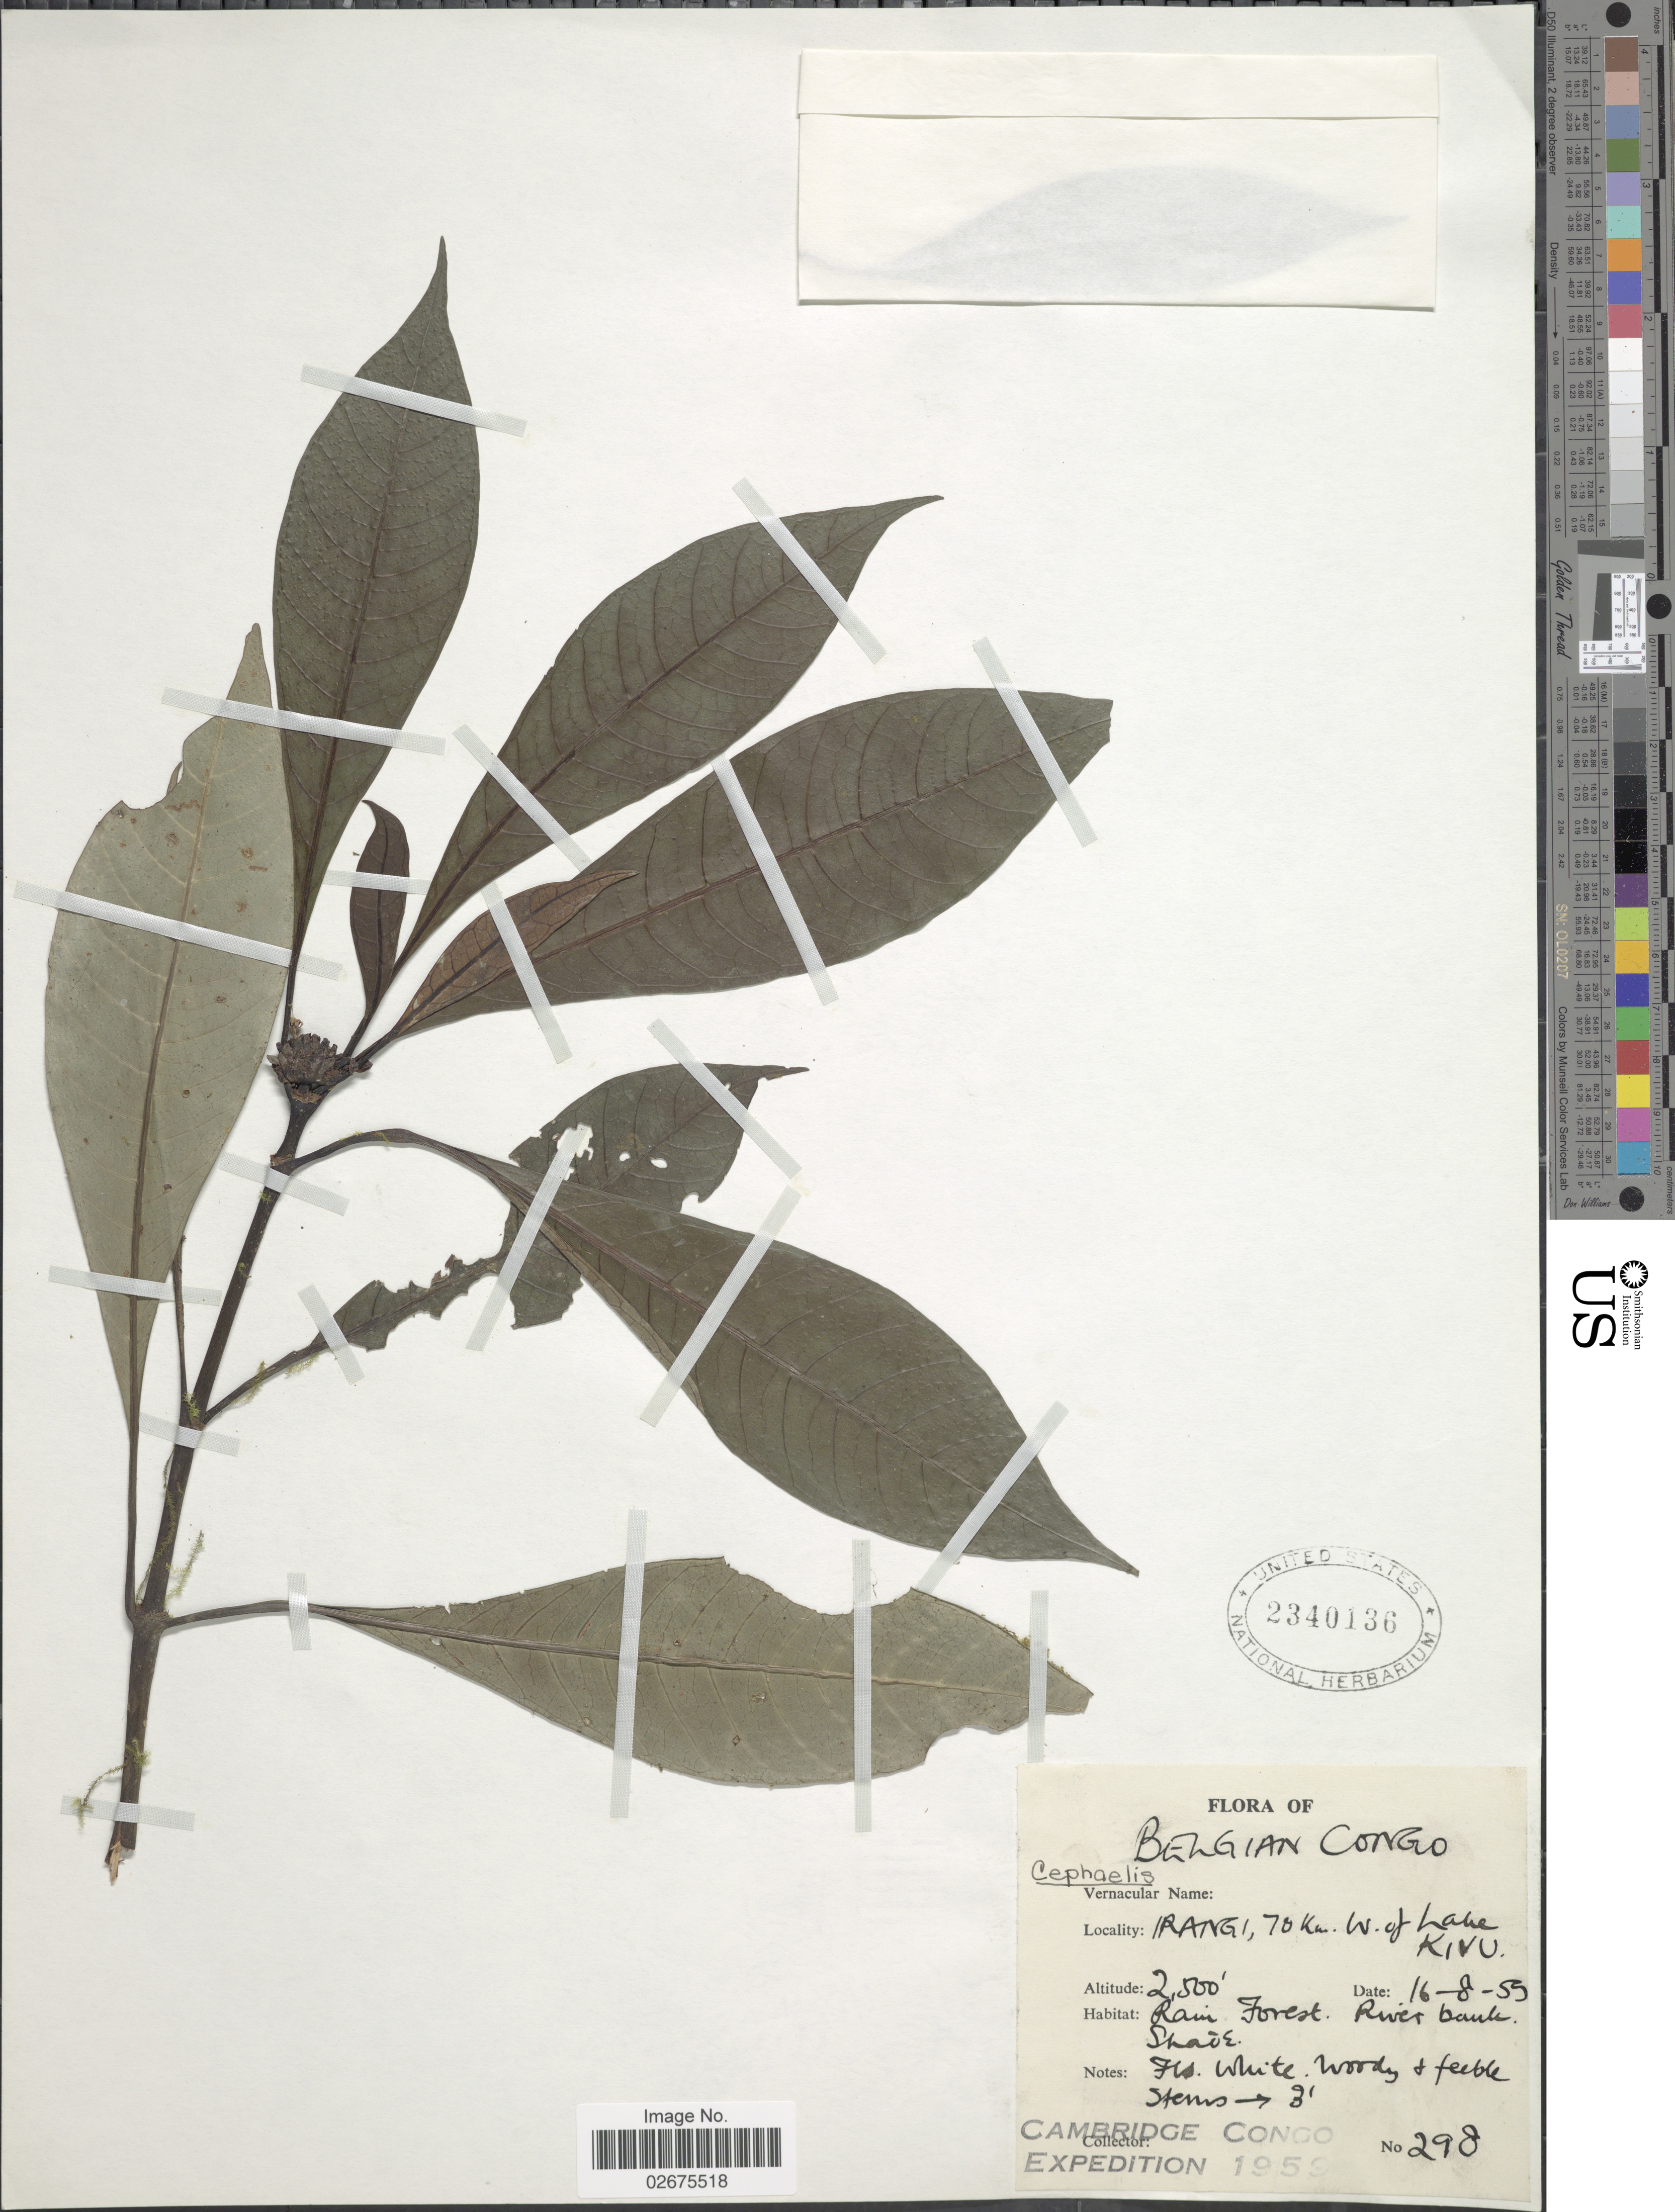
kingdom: Plantae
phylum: Tracheophyta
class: Magnoliopsida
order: Gentianales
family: Rubiaceae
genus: Cephaelis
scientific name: Cephaelis sp.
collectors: Cambridge Congo Expedition 1959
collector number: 298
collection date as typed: Transcribed d/m/y: 16/8/59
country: Congo, Democratic Republic of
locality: Belgian Congo. Irangi, 70 km. W. of Lake Kivu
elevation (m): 762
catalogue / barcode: US 2340136